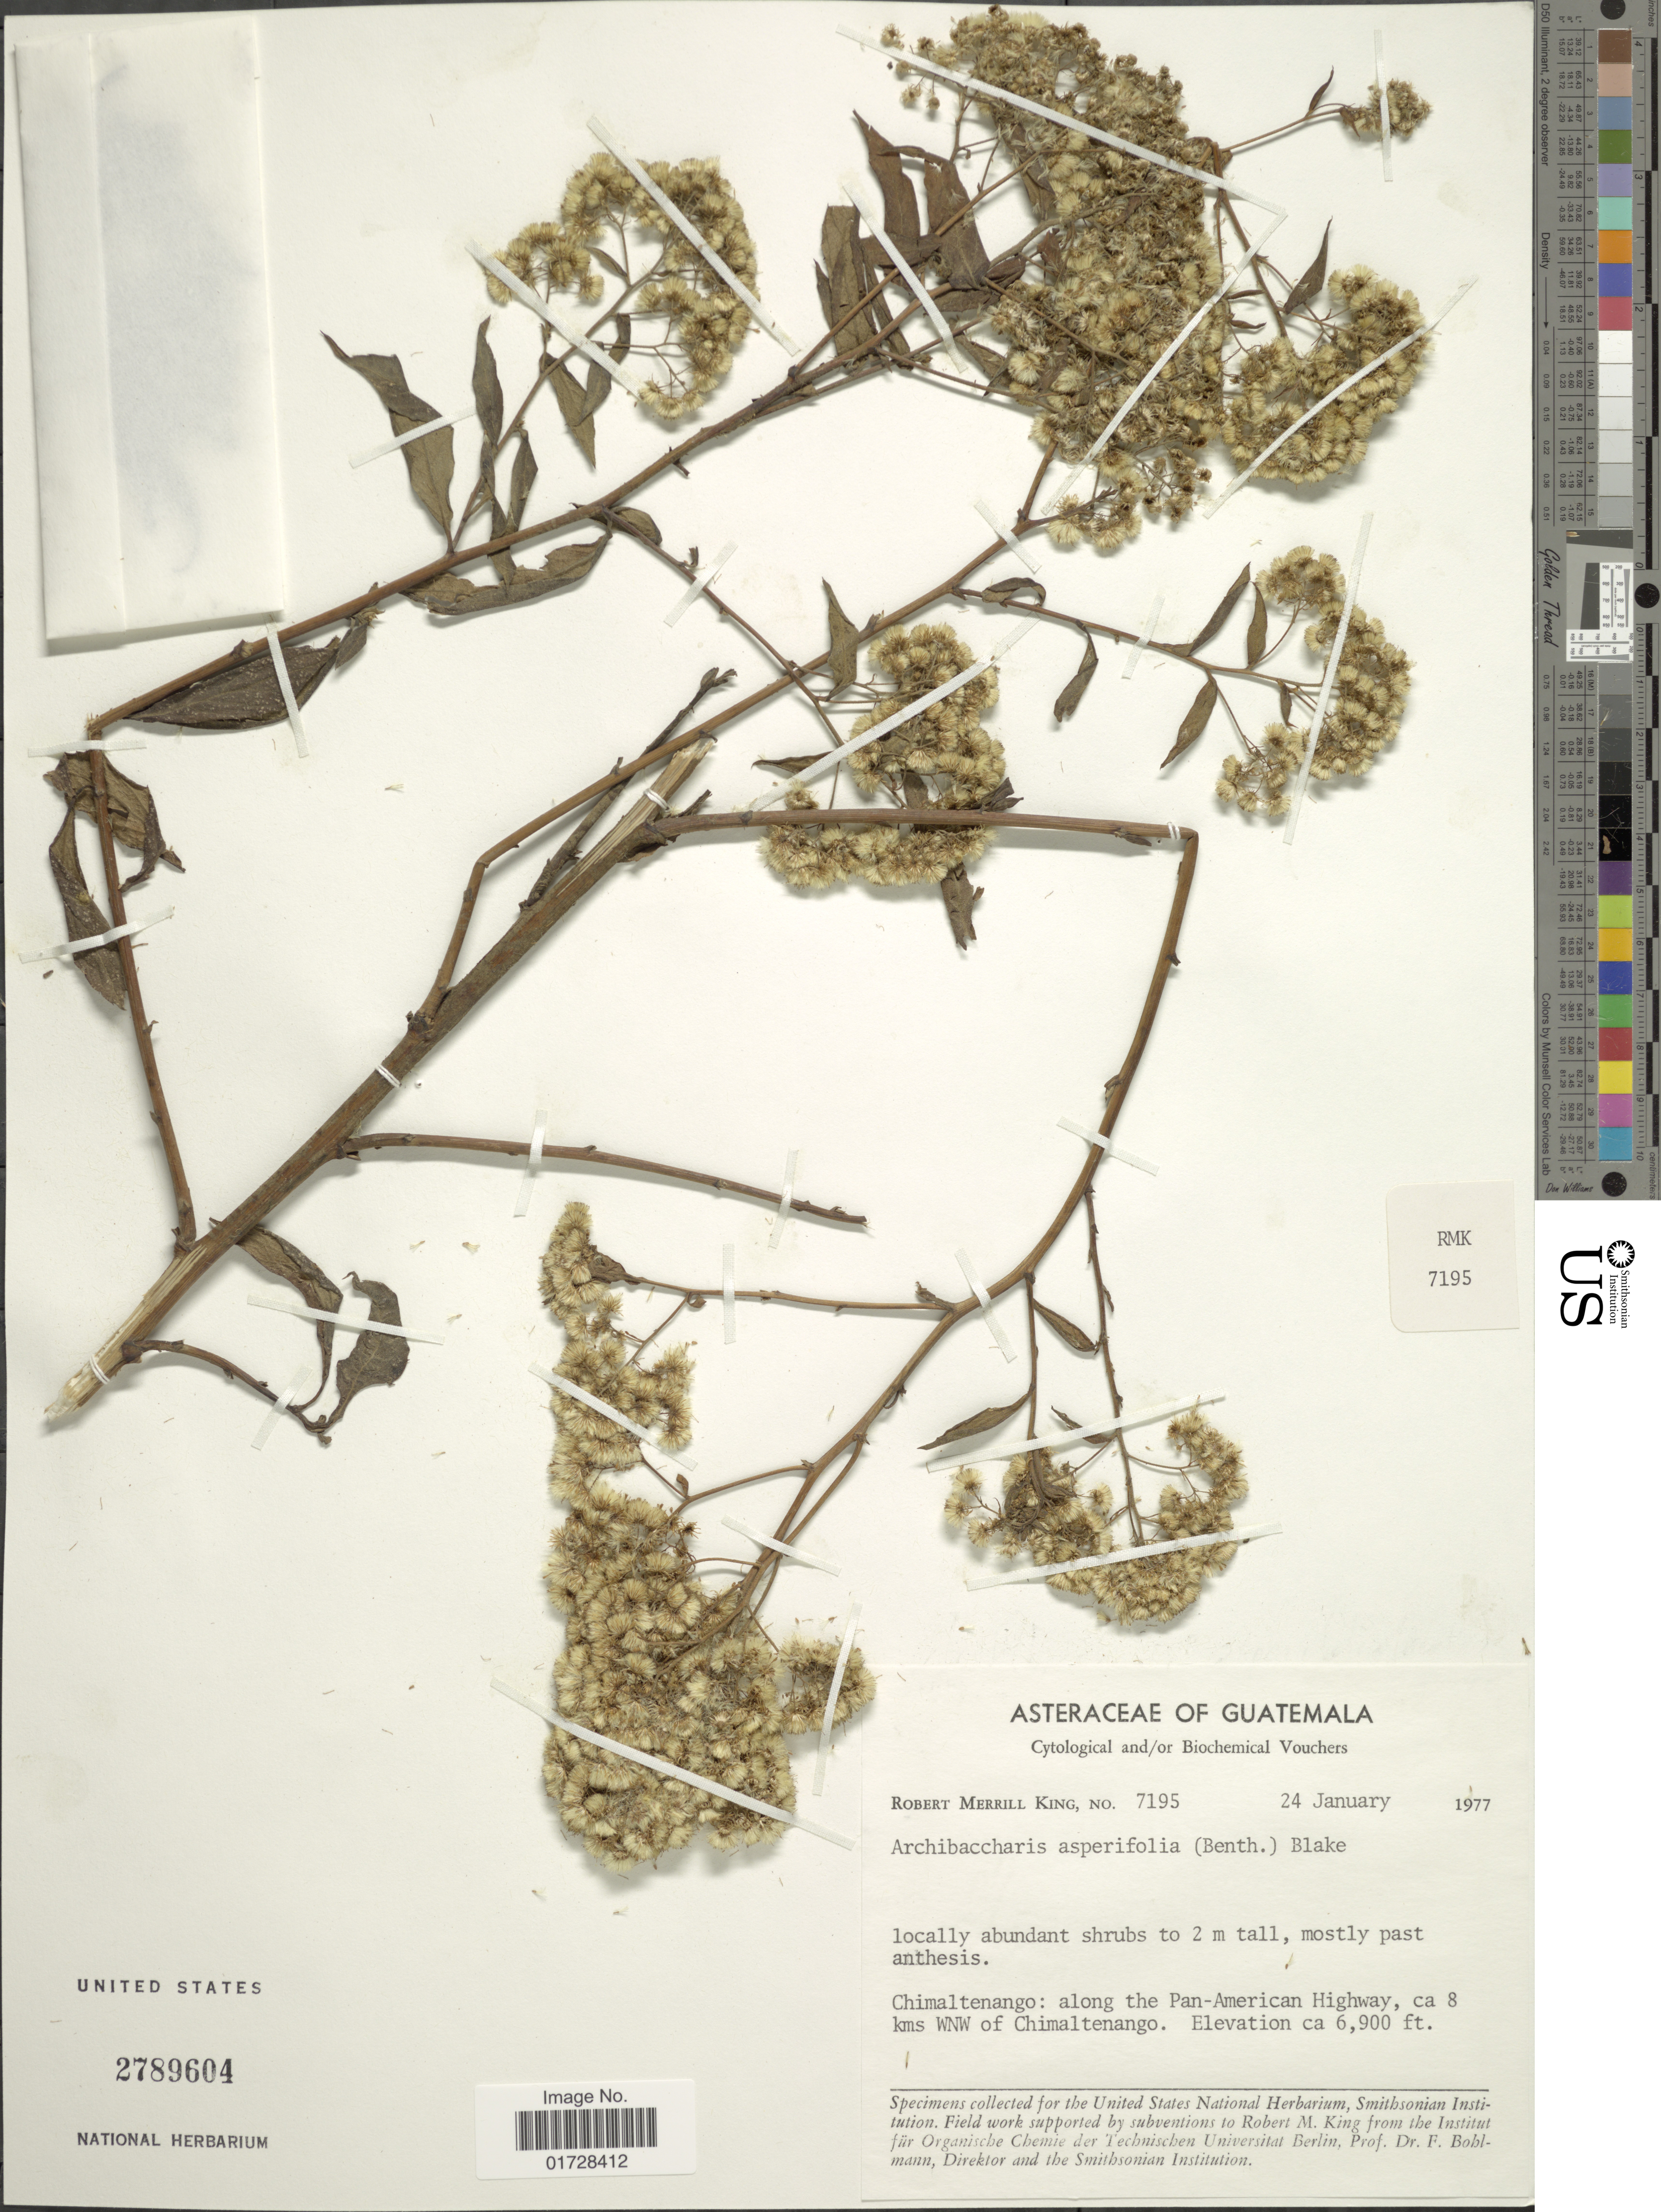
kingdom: Plantae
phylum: Tracheophyta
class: Magnoliopsida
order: Asterales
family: Asteraceae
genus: Archibaccharis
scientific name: Archibaccharis asperifolia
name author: (Benth.) S.F. Blake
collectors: R. M. King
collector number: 7195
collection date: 1977-01-24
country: Guatemala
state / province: Chimaltenango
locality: Along the Pan-American Highway, ca 8 kms WNW of Chimaltenango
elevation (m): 2103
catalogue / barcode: US 2789604